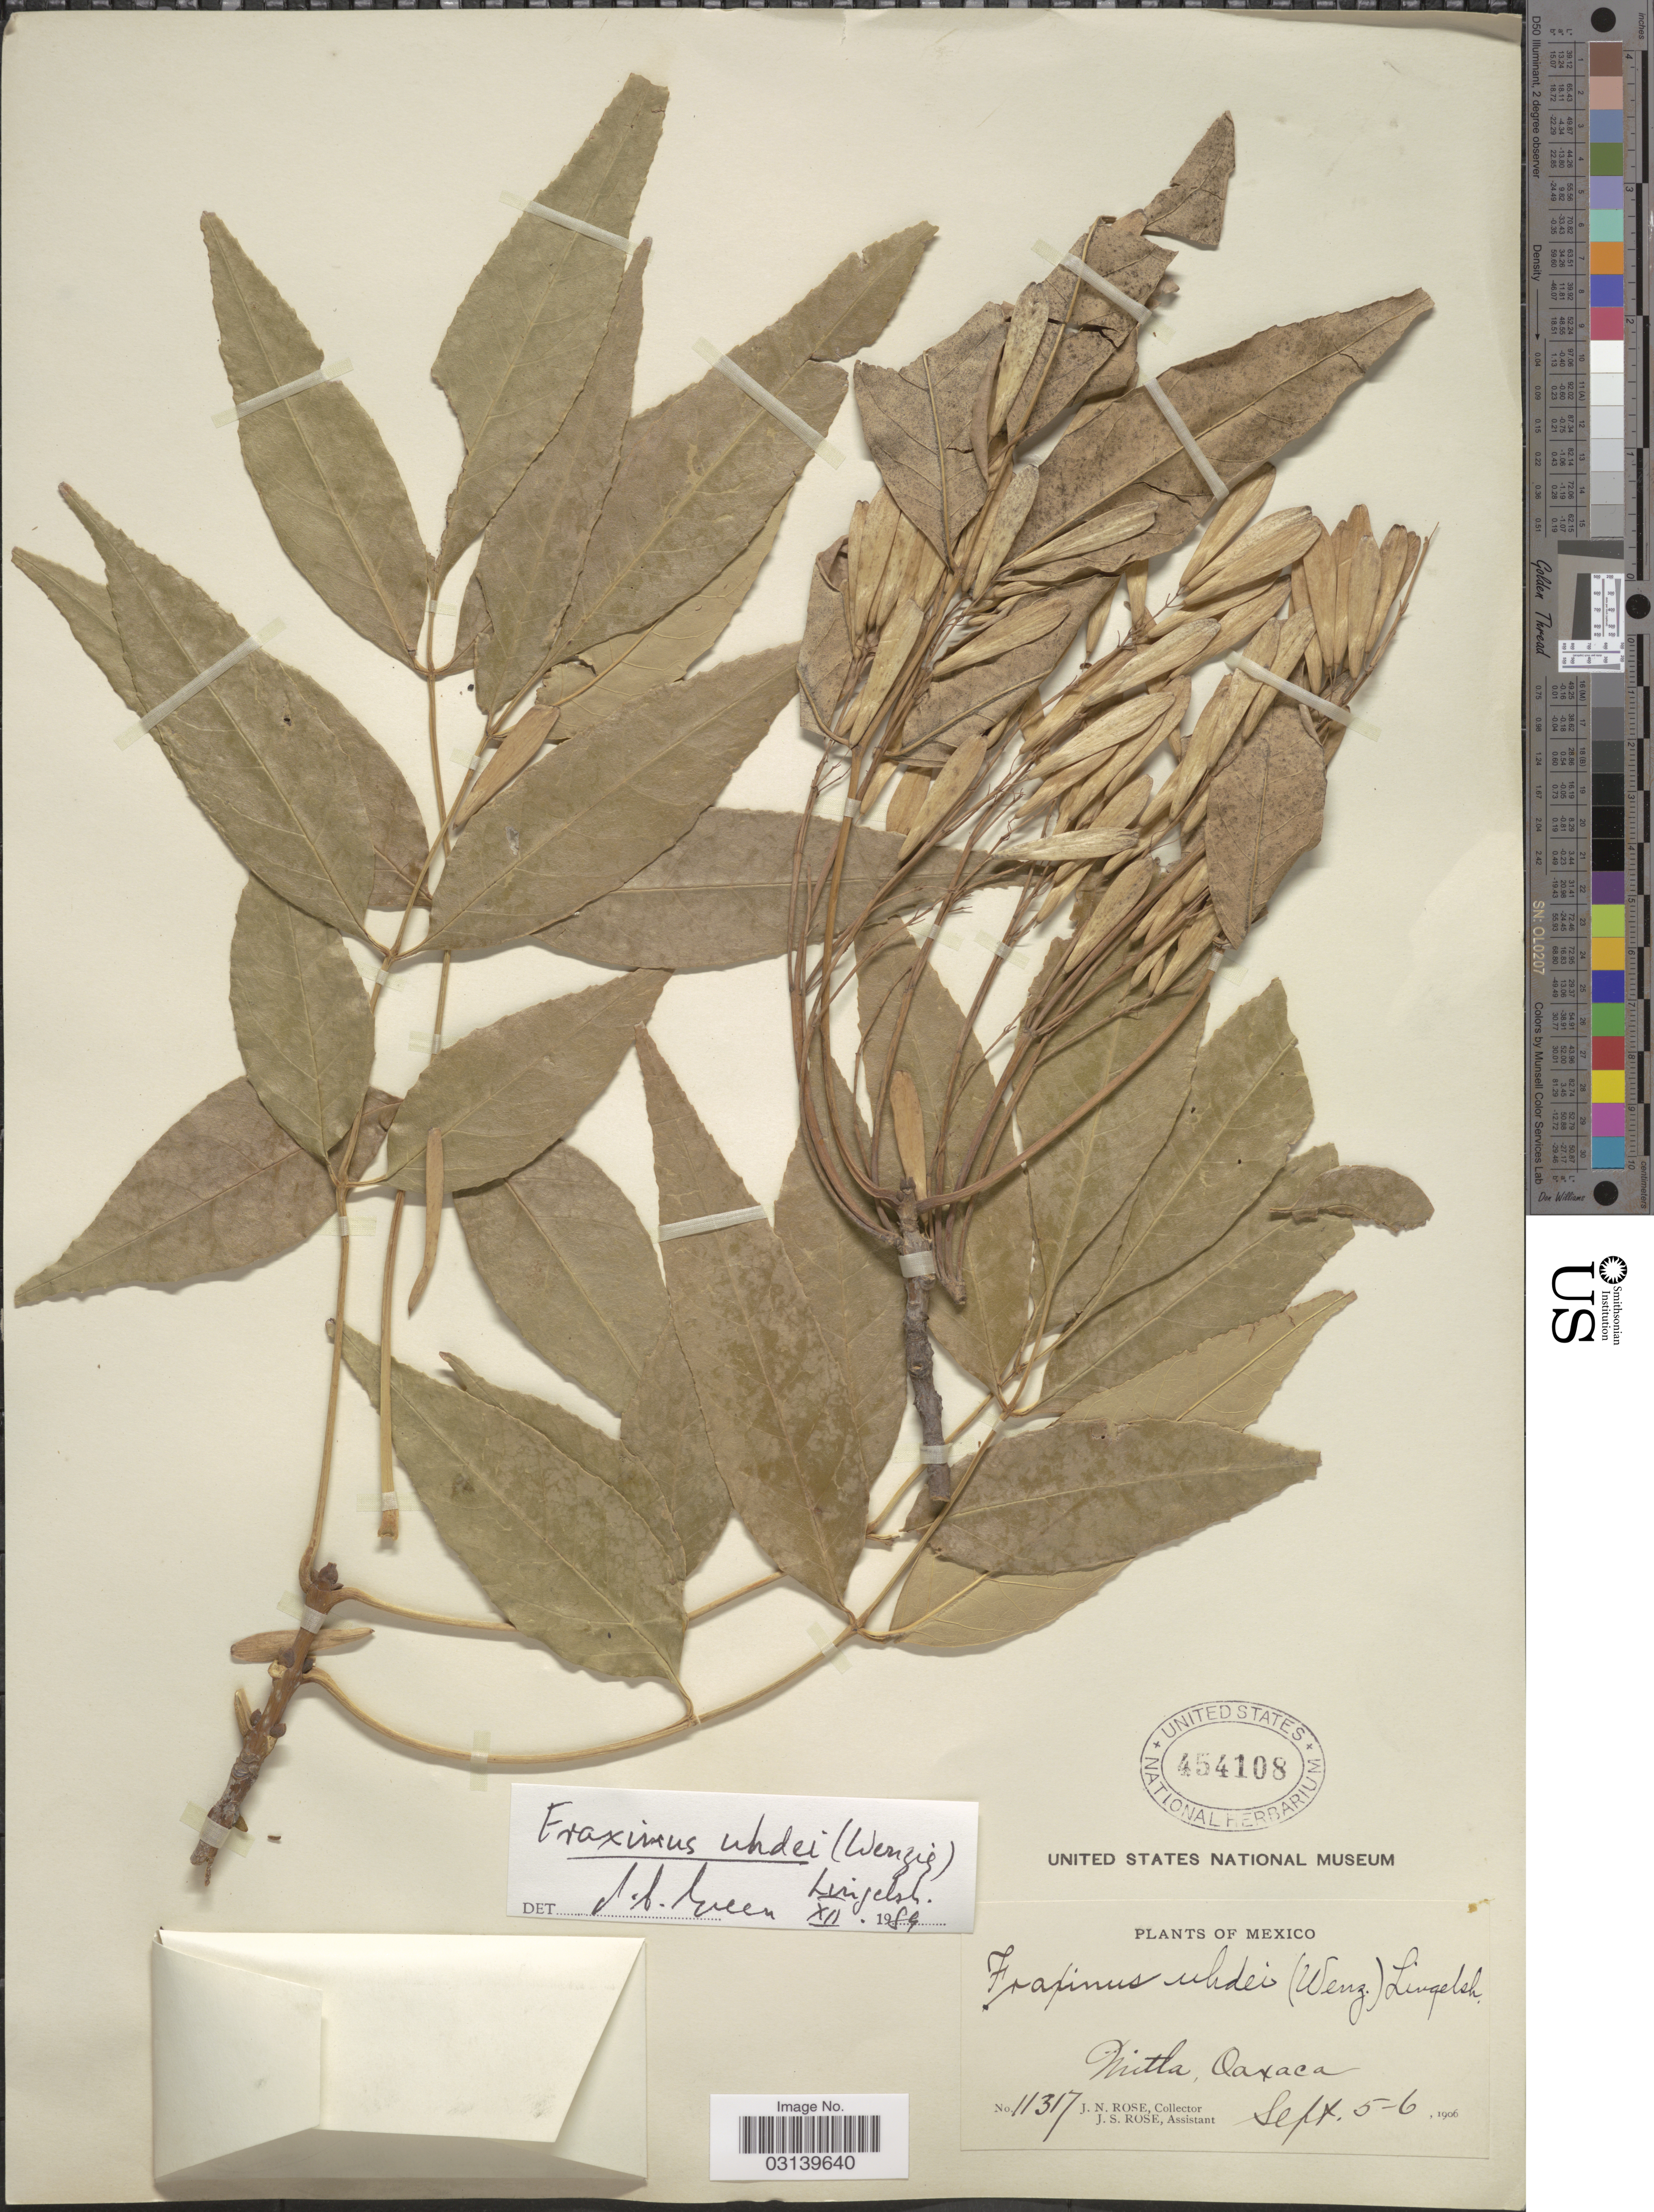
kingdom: Plantae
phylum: Tracheophyta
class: Magnoliopsida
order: Lamiales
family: Oleaceae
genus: Fraxinus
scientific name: Fraxinus uhdei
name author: (Wenz.) Lingelsh.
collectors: J. N. Rose & J. S. Rose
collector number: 11317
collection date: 1906-09-05/1906-09-06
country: Mexico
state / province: Oaxaca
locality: Mitla.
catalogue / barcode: US 454108